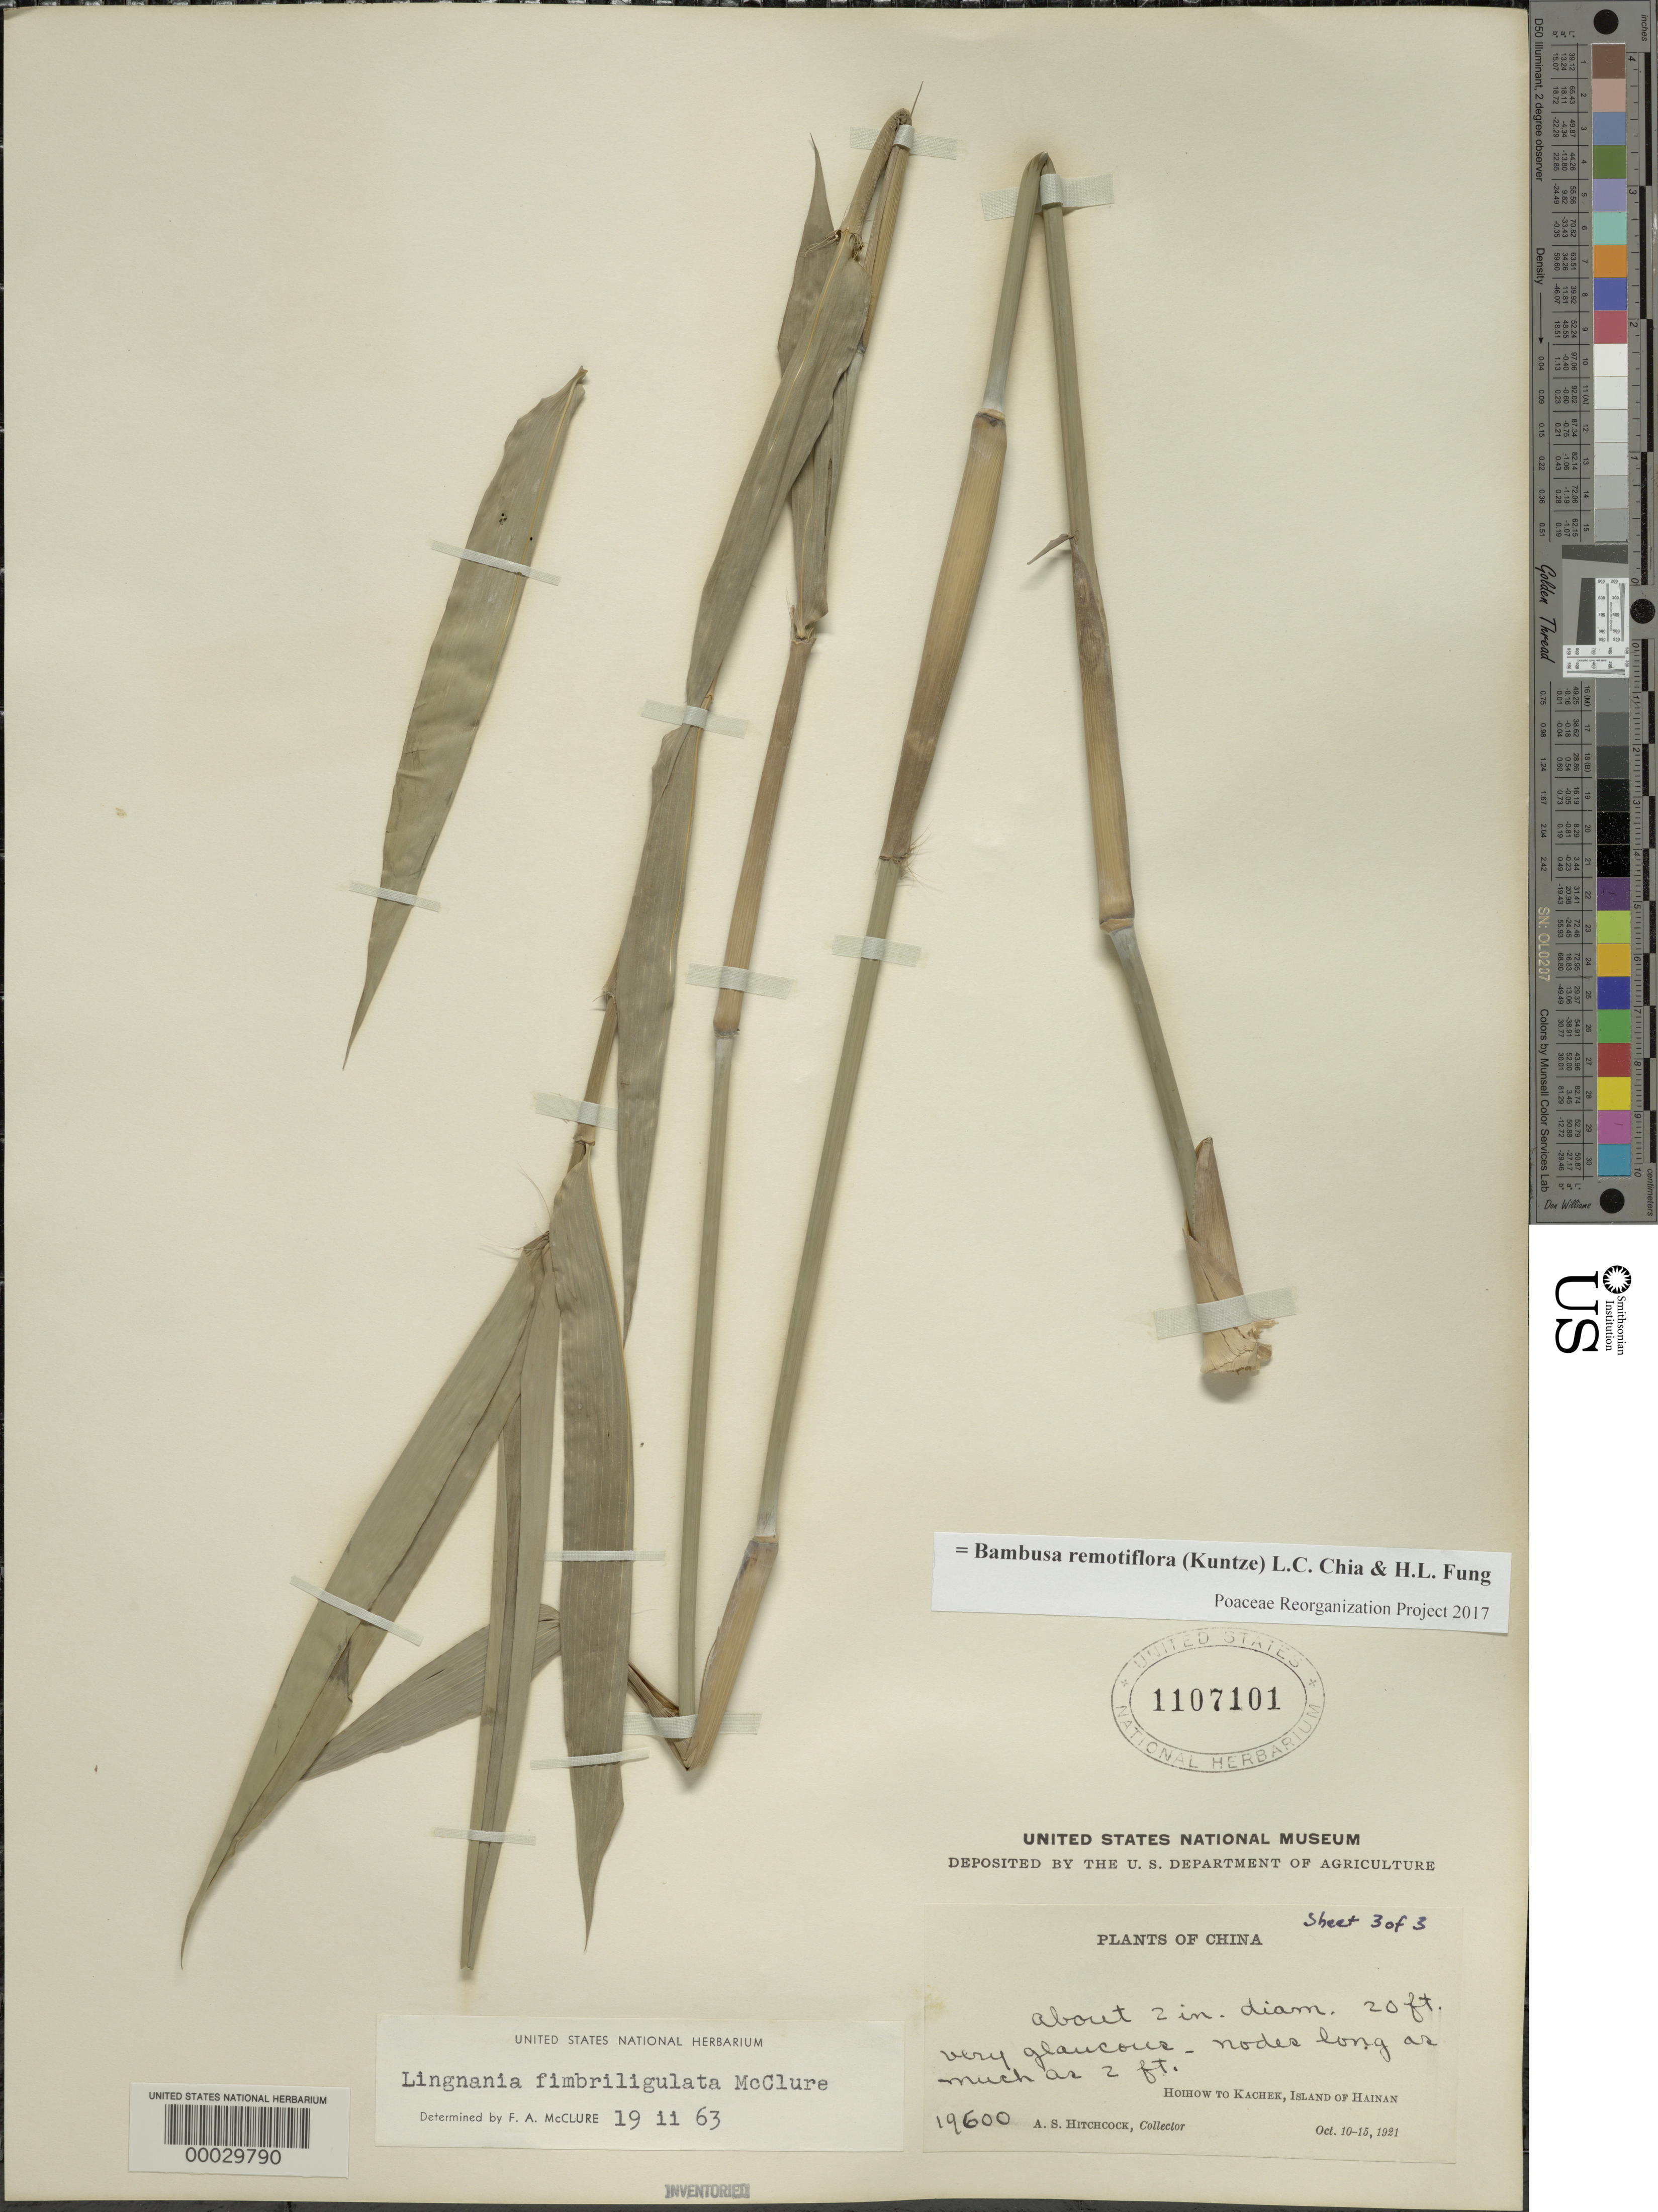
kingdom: Plantae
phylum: Tracheophyta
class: Liliopsida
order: Poales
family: Poaceae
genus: Bambusa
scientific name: Bambusa remotiflora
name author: (Kuntze) Chia & H.L. Fung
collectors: A. S. Hitchcock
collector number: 19600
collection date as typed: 10 Oct 1921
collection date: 1921-10-10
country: China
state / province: Hainan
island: Hainan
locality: Hoihow to kachek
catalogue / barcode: US 1107101